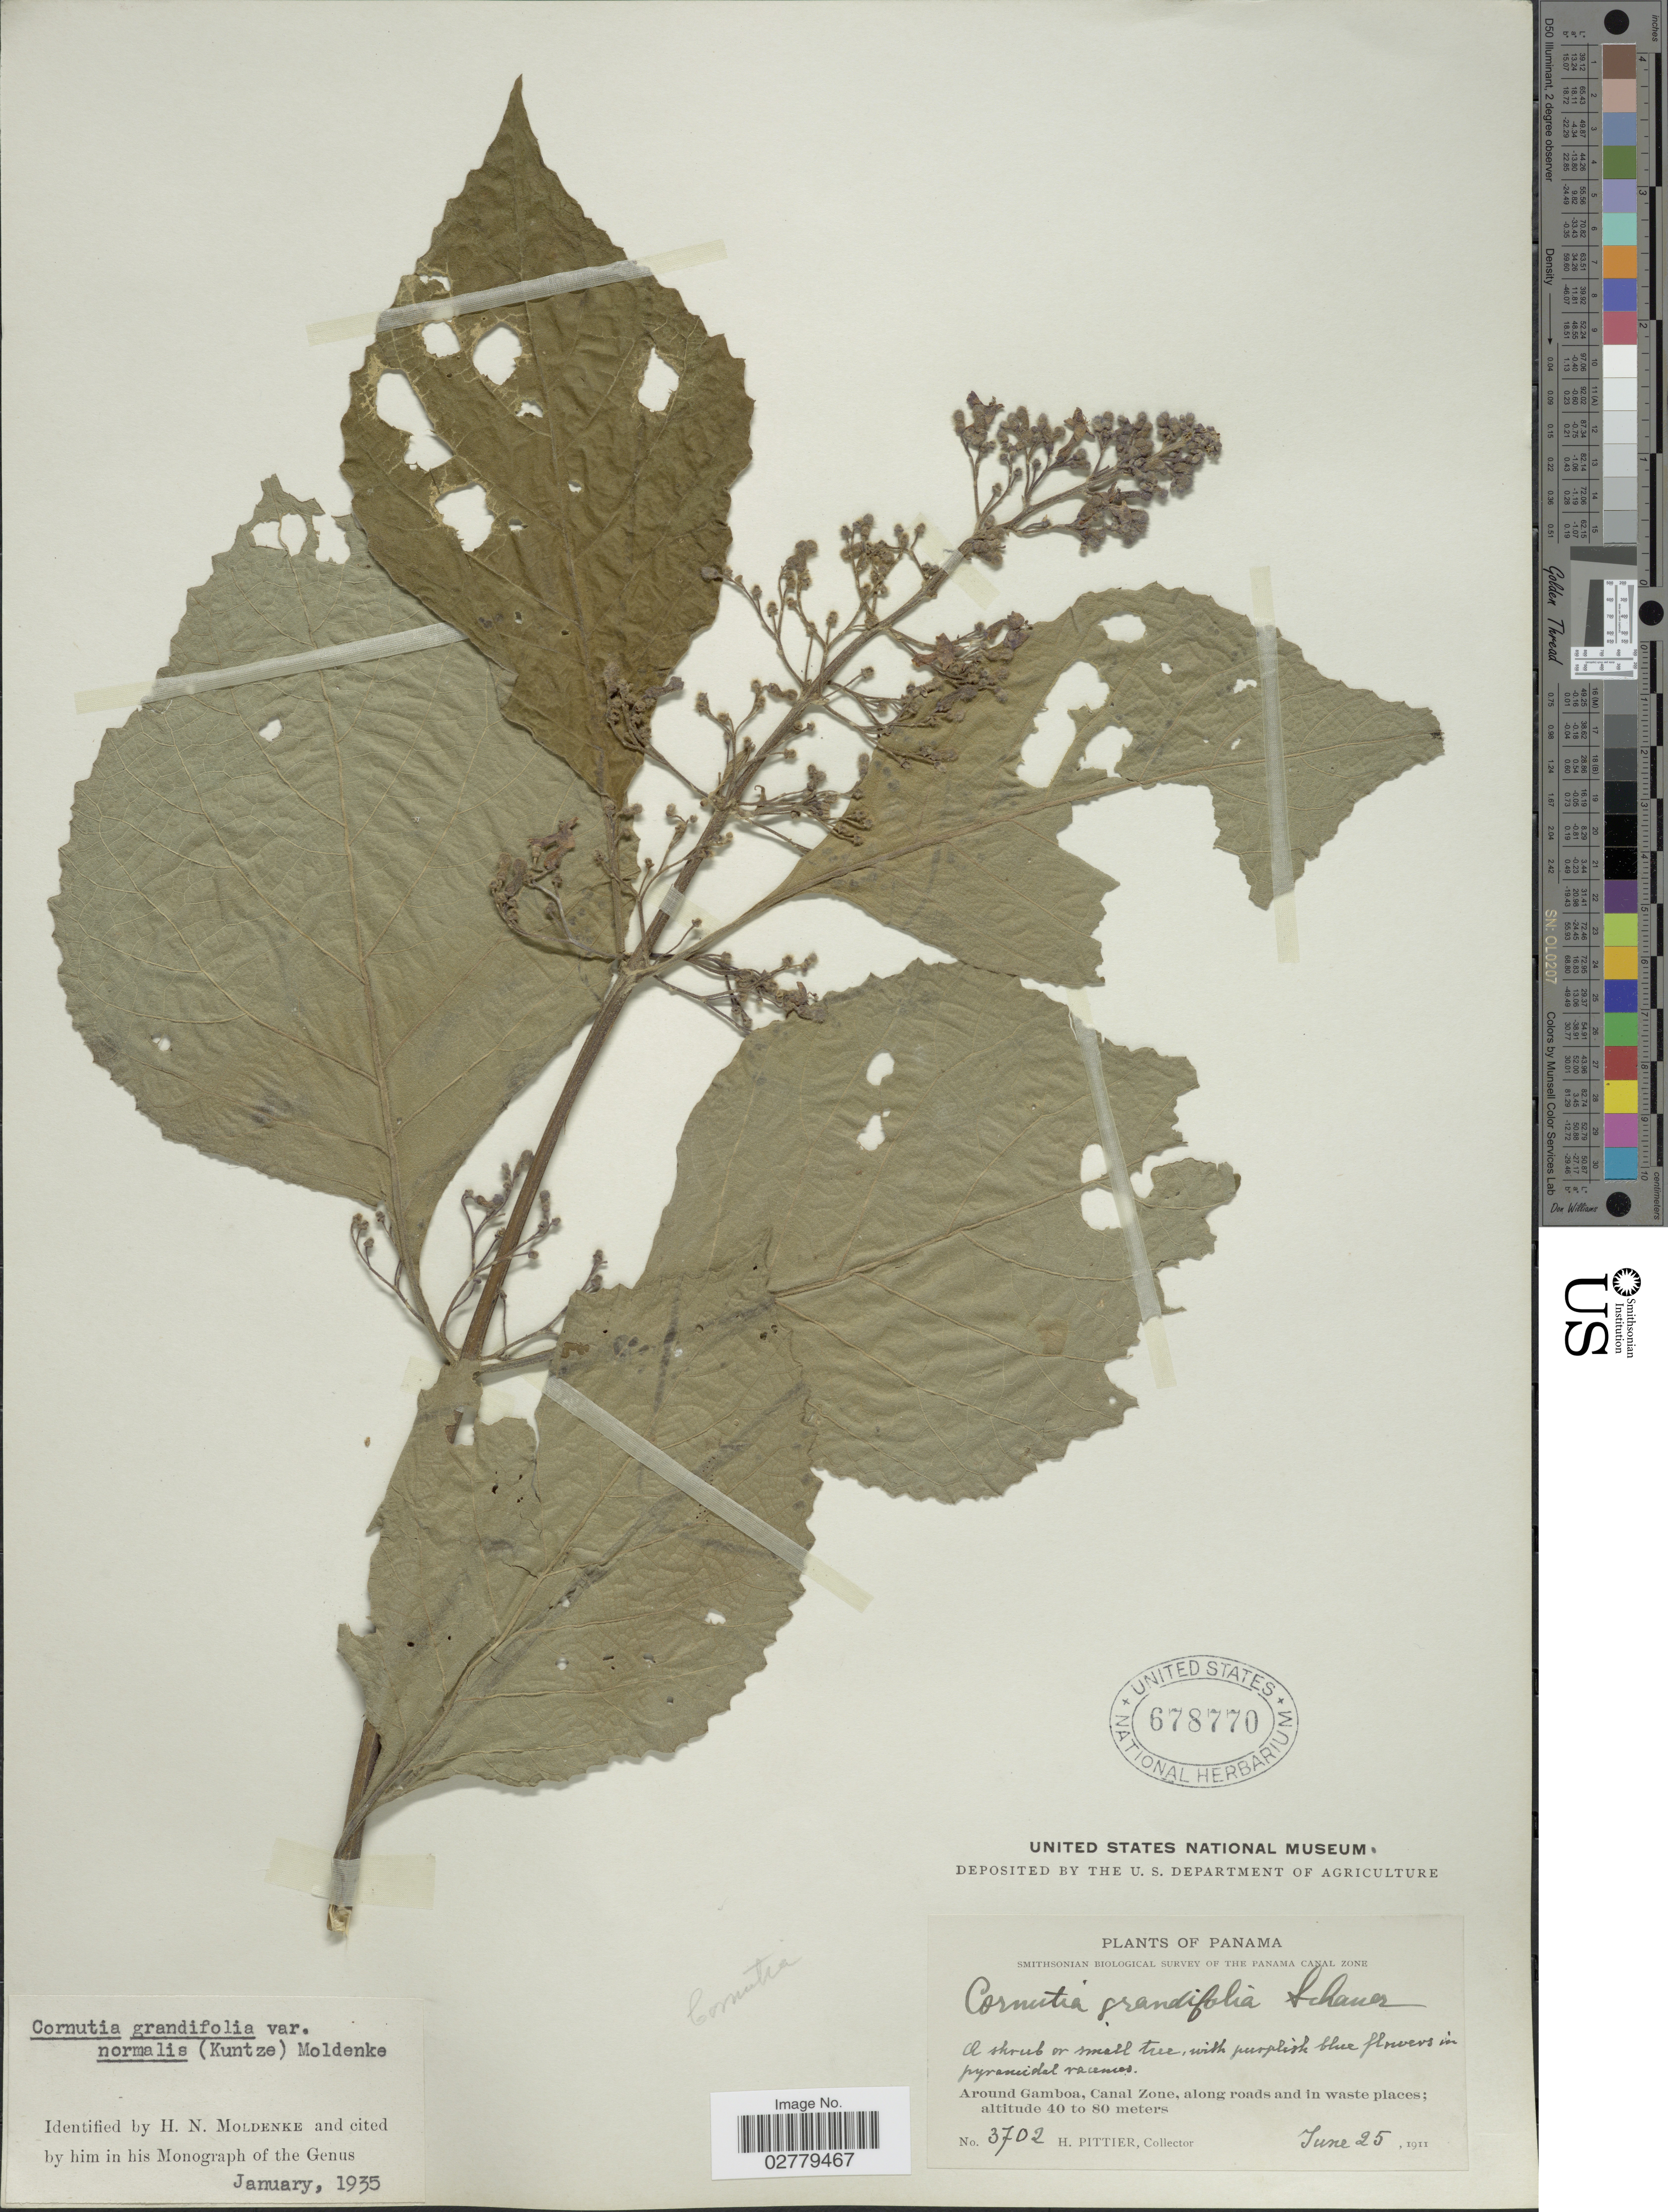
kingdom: Plantae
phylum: Tracheophyta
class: Magnoliopsida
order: Lamiales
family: Lamiaceae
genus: Cornutia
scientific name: Cornutia grandifolia var. normalis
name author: Moldenke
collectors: H. F. Pittier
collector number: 3702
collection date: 1911-06-25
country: Panama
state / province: Colón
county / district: Canal Zone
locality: Around Gamboa, Canal Zone, along roads and in waste places.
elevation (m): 40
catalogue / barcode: US 678770